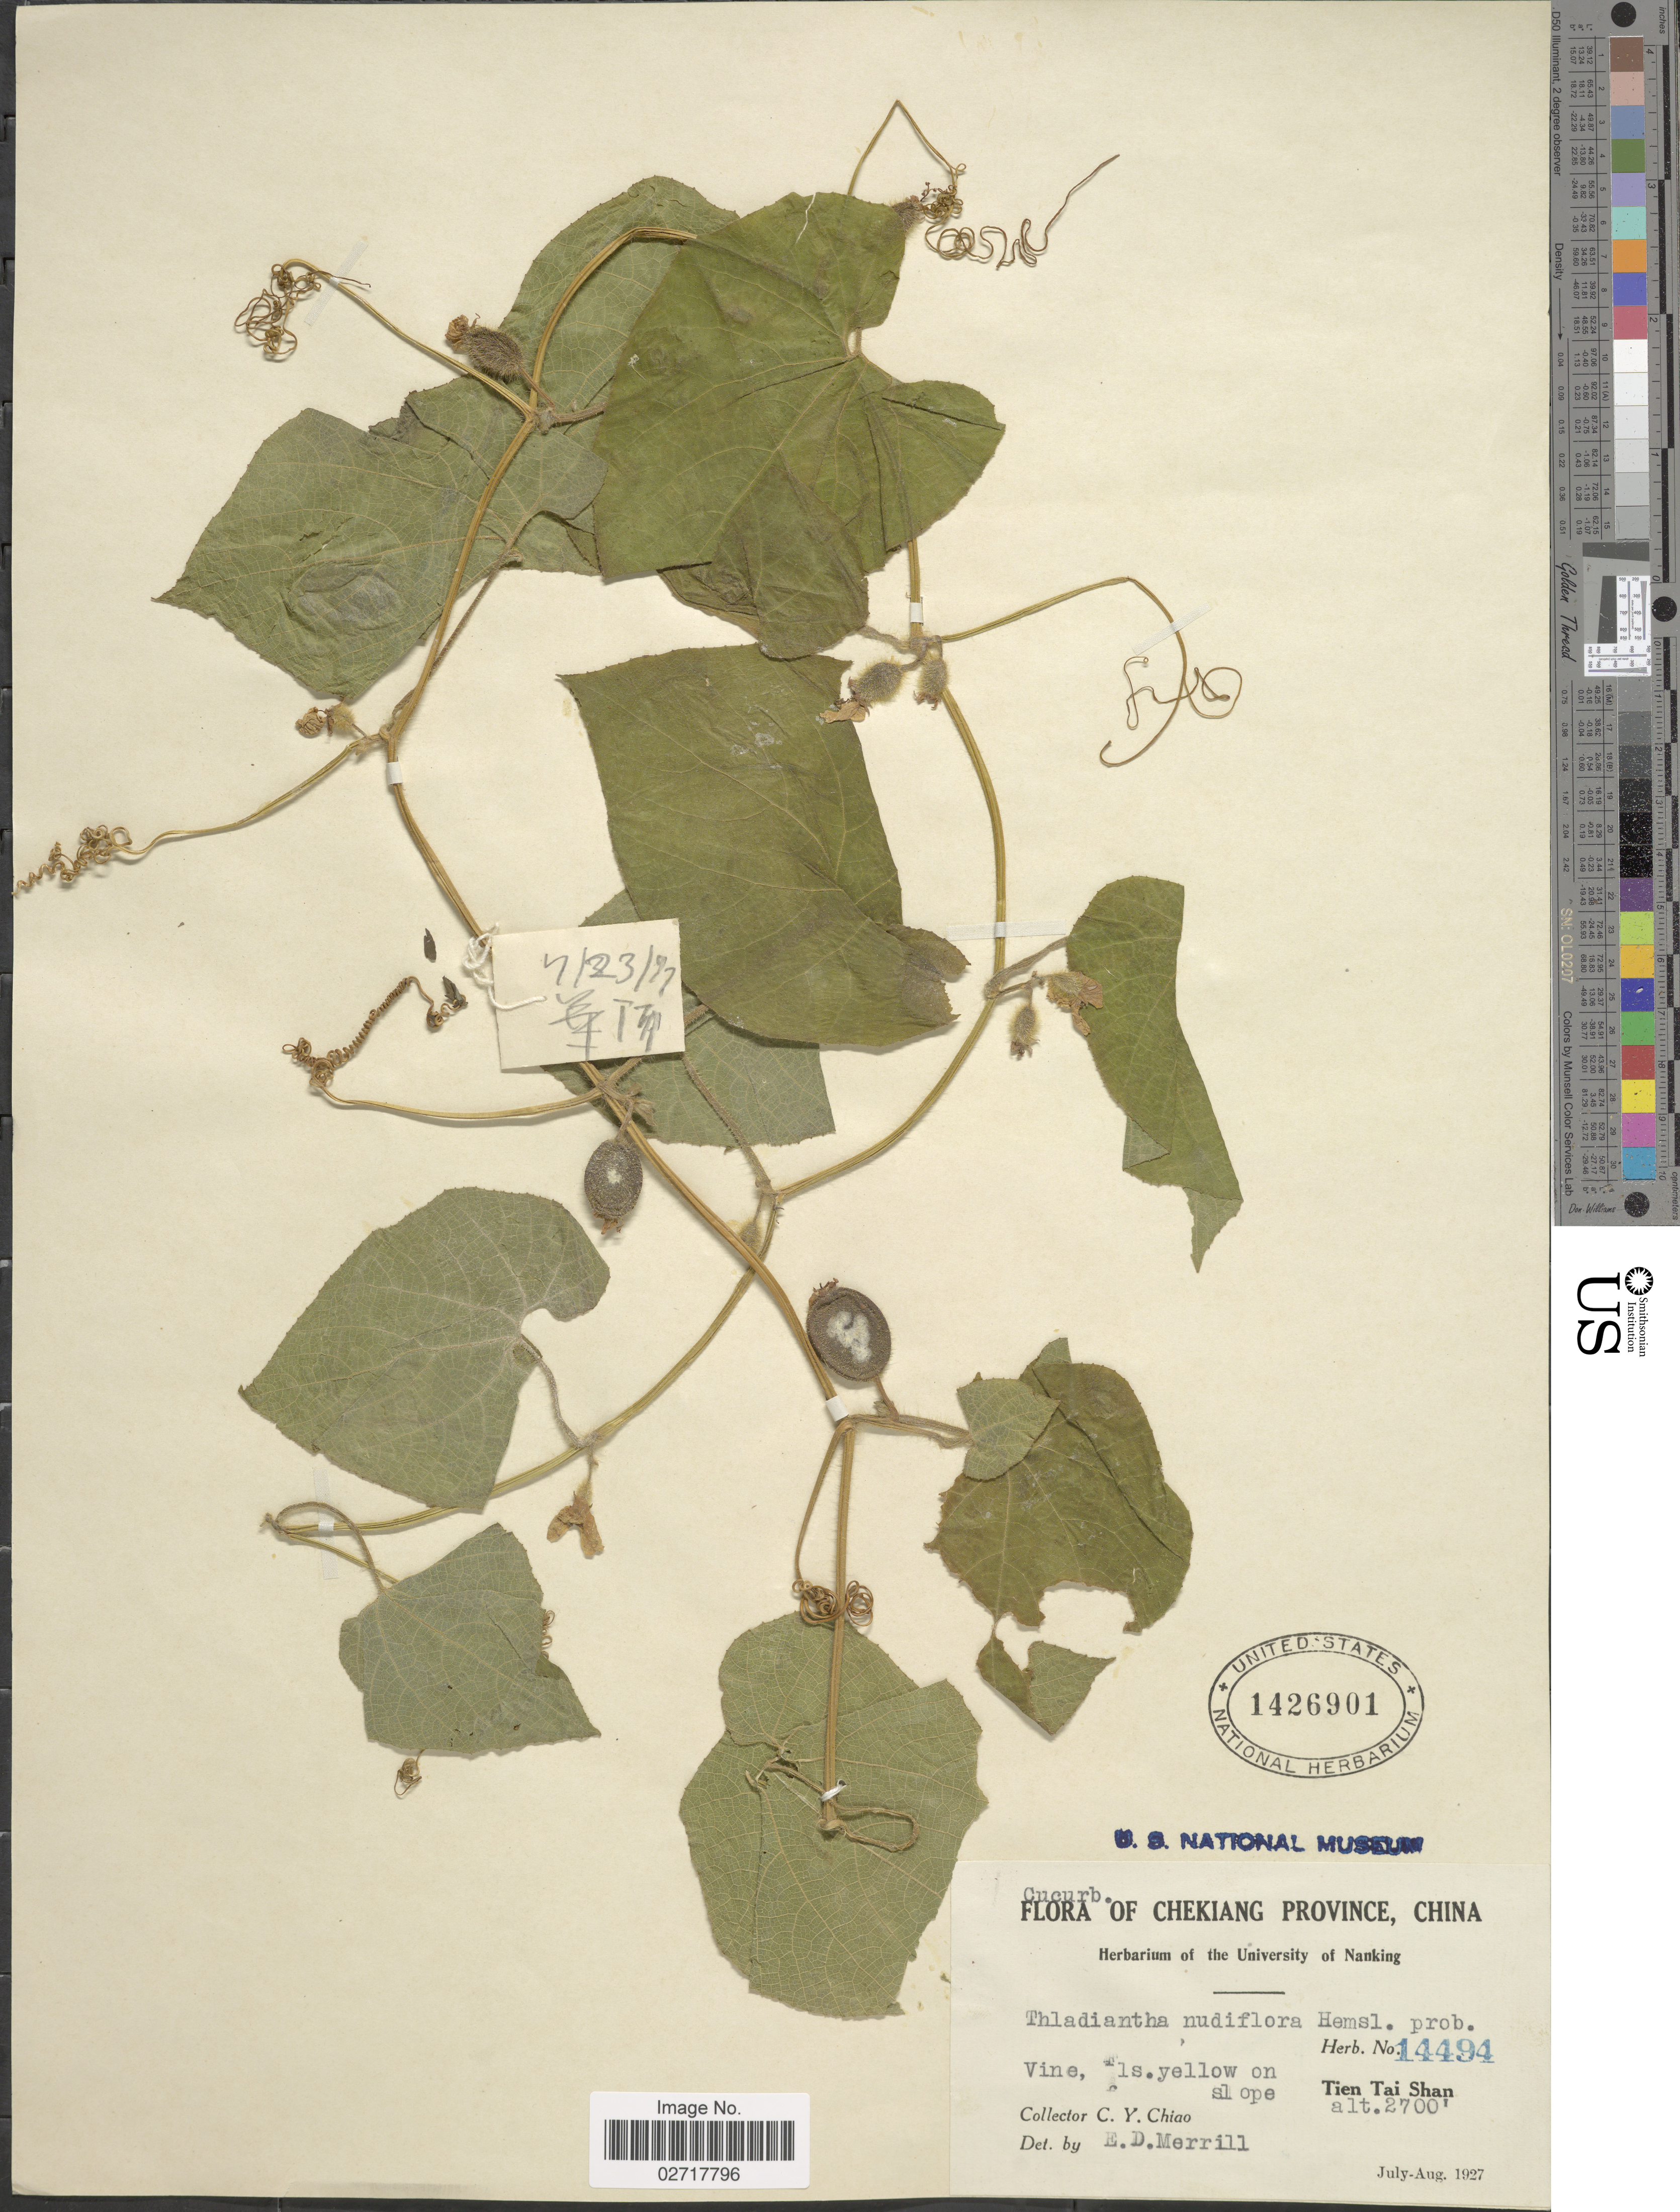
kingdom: Plantae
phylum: Tracheophyta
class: Magnoliopsida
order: Cucurbitales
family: Cucurbitaceae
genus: Thladiantha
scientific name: Thladiantha nudiflora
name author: Hemsl.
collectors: C. Y. Chiao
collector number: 14494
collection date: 1927-07/1927-08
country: China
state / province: Zhejiang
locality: Chekiang Province Tien Tai Shan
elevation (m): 823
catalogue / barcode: US 1426901